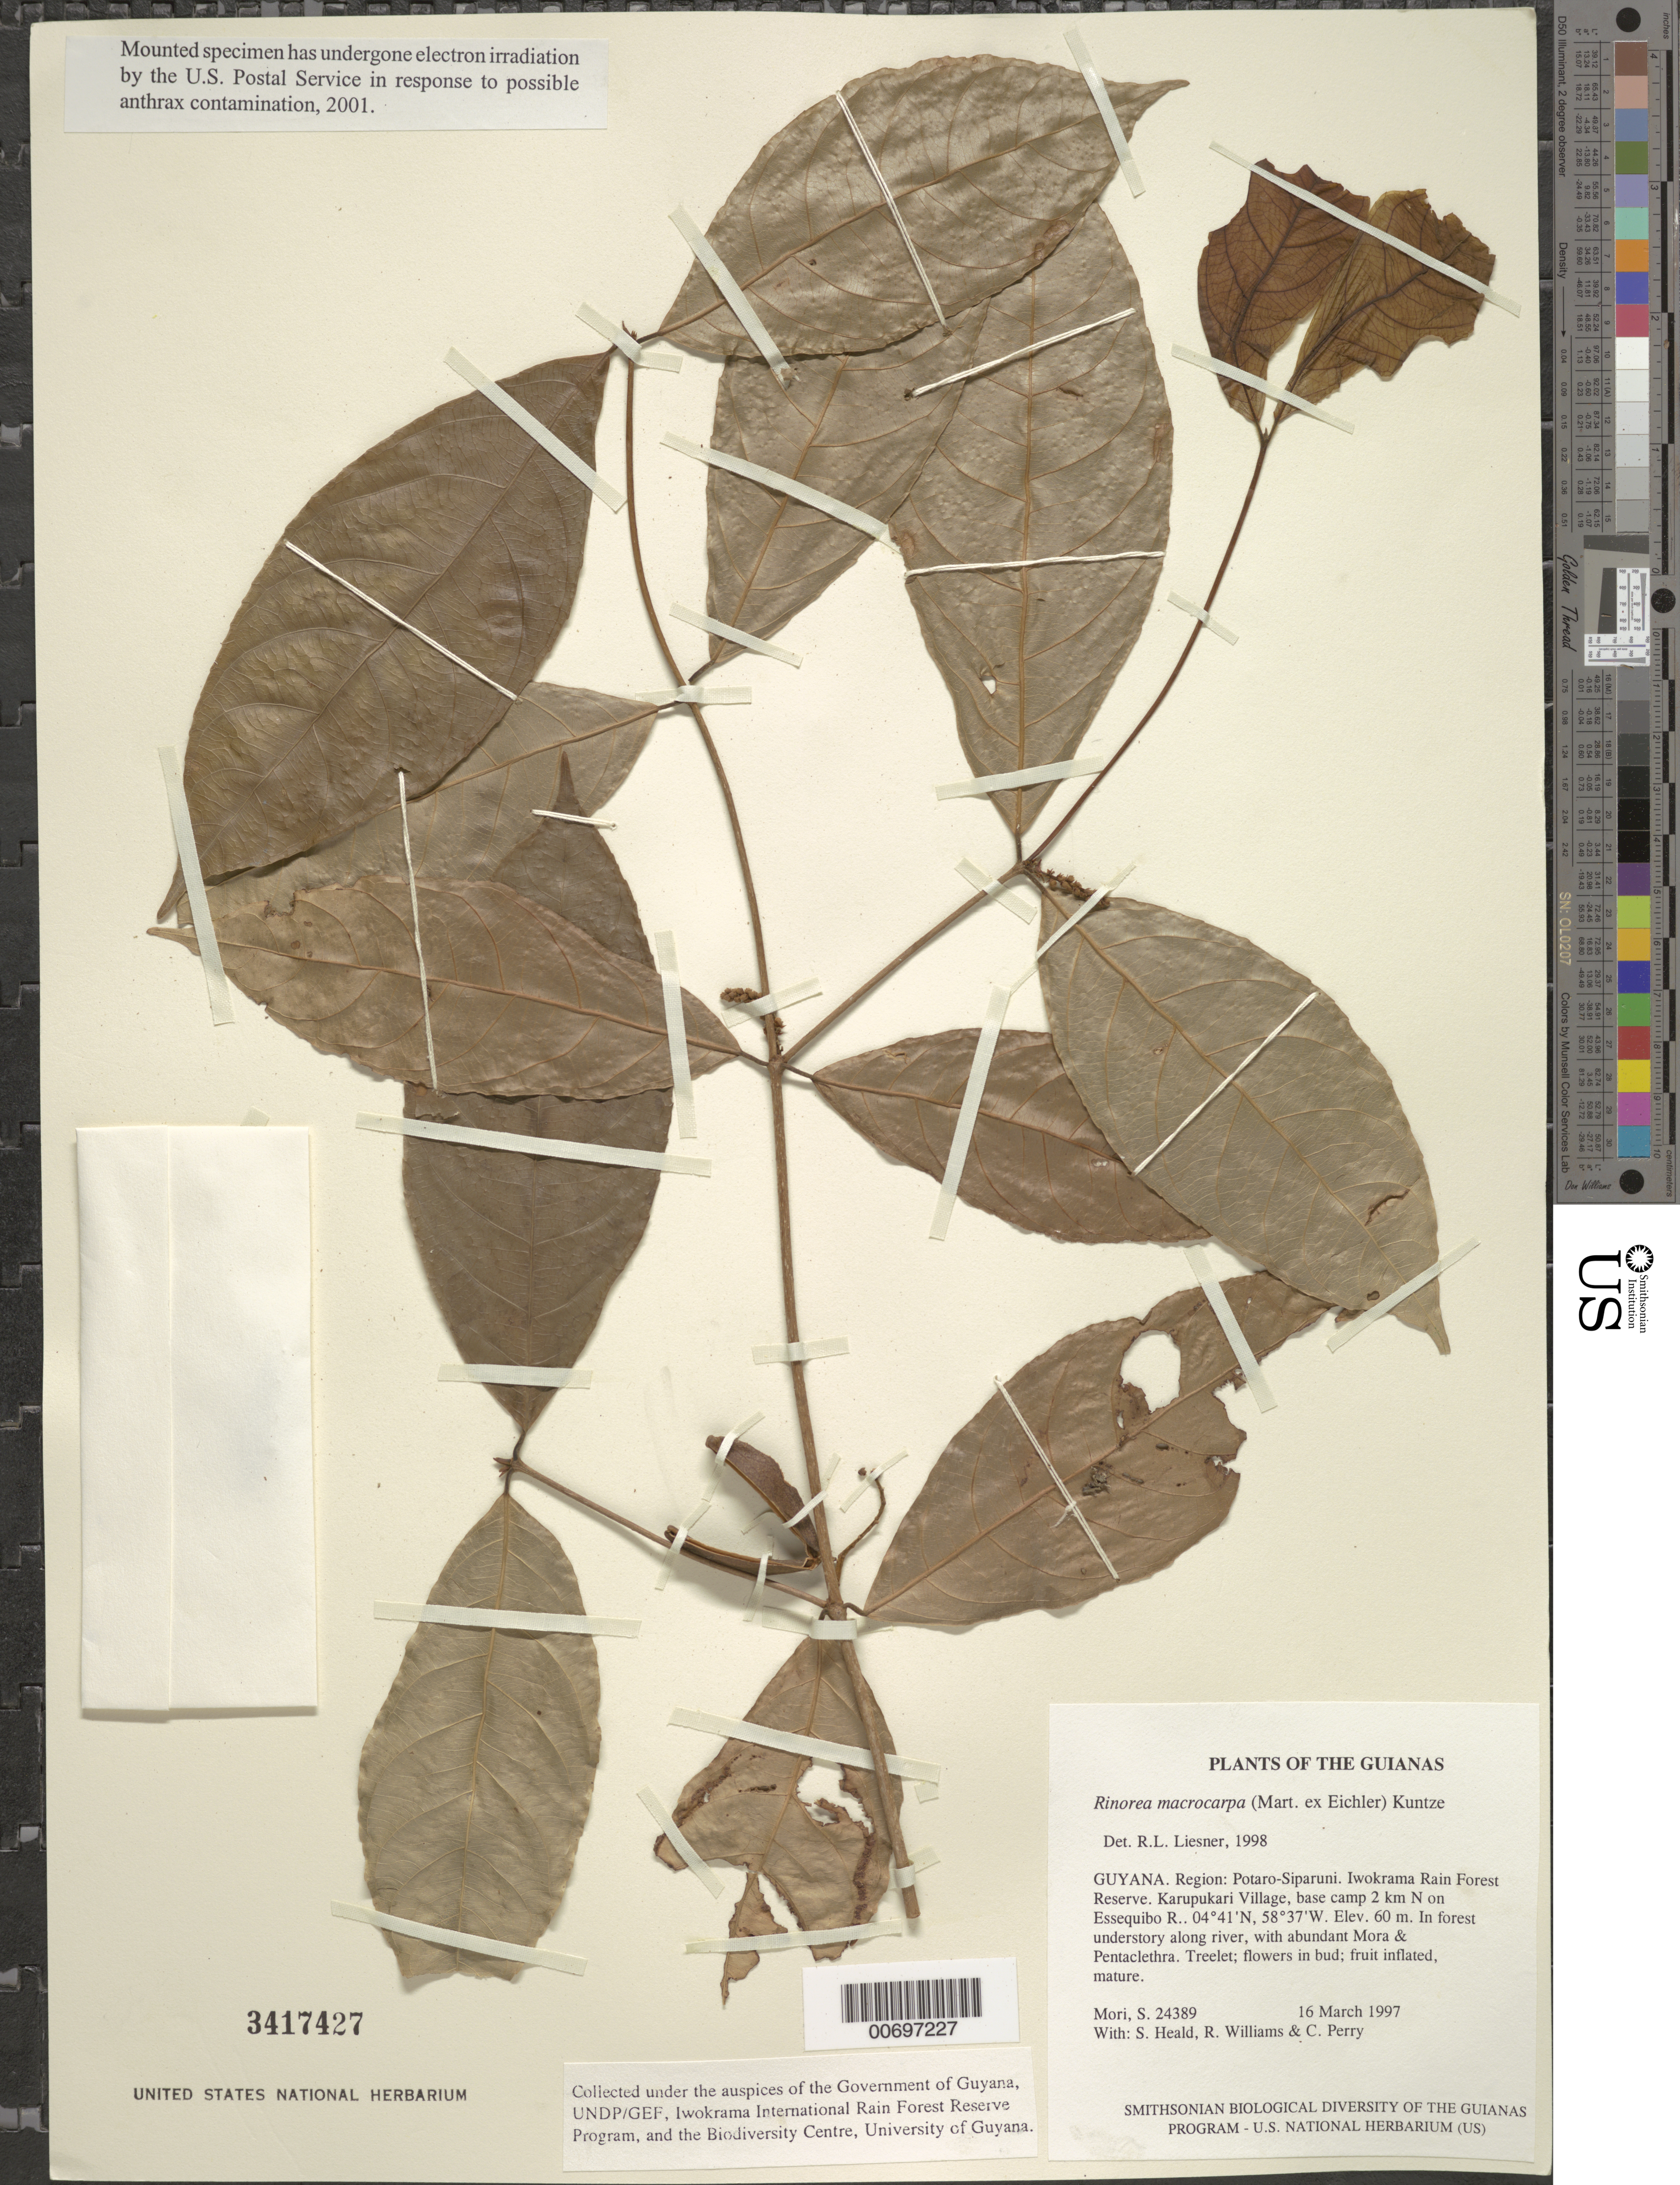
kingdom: Plantae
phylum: Tracheophyta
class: Magnoliopsida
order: Malpighiales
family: Violaceae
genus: Rinorea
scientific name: Rinorea pubiflora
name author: (Benth.) Sprague & Sandwith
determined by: Hoyos-Gomez, S. E.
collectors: S. Mori, S. Heald, R. Williams & C. Perry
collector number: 24389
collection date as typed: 16 March 1997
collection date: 1997-03-16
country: Guyana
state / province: Potaro-Siparuni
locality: Iwokrama Rain Forest Reserve. Karupukari Village, base camp 2 km N on Essequibo R.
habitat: In forest understory along river, with abundant Mora & Pentaclethra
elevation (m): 60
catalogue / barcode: US 3417427